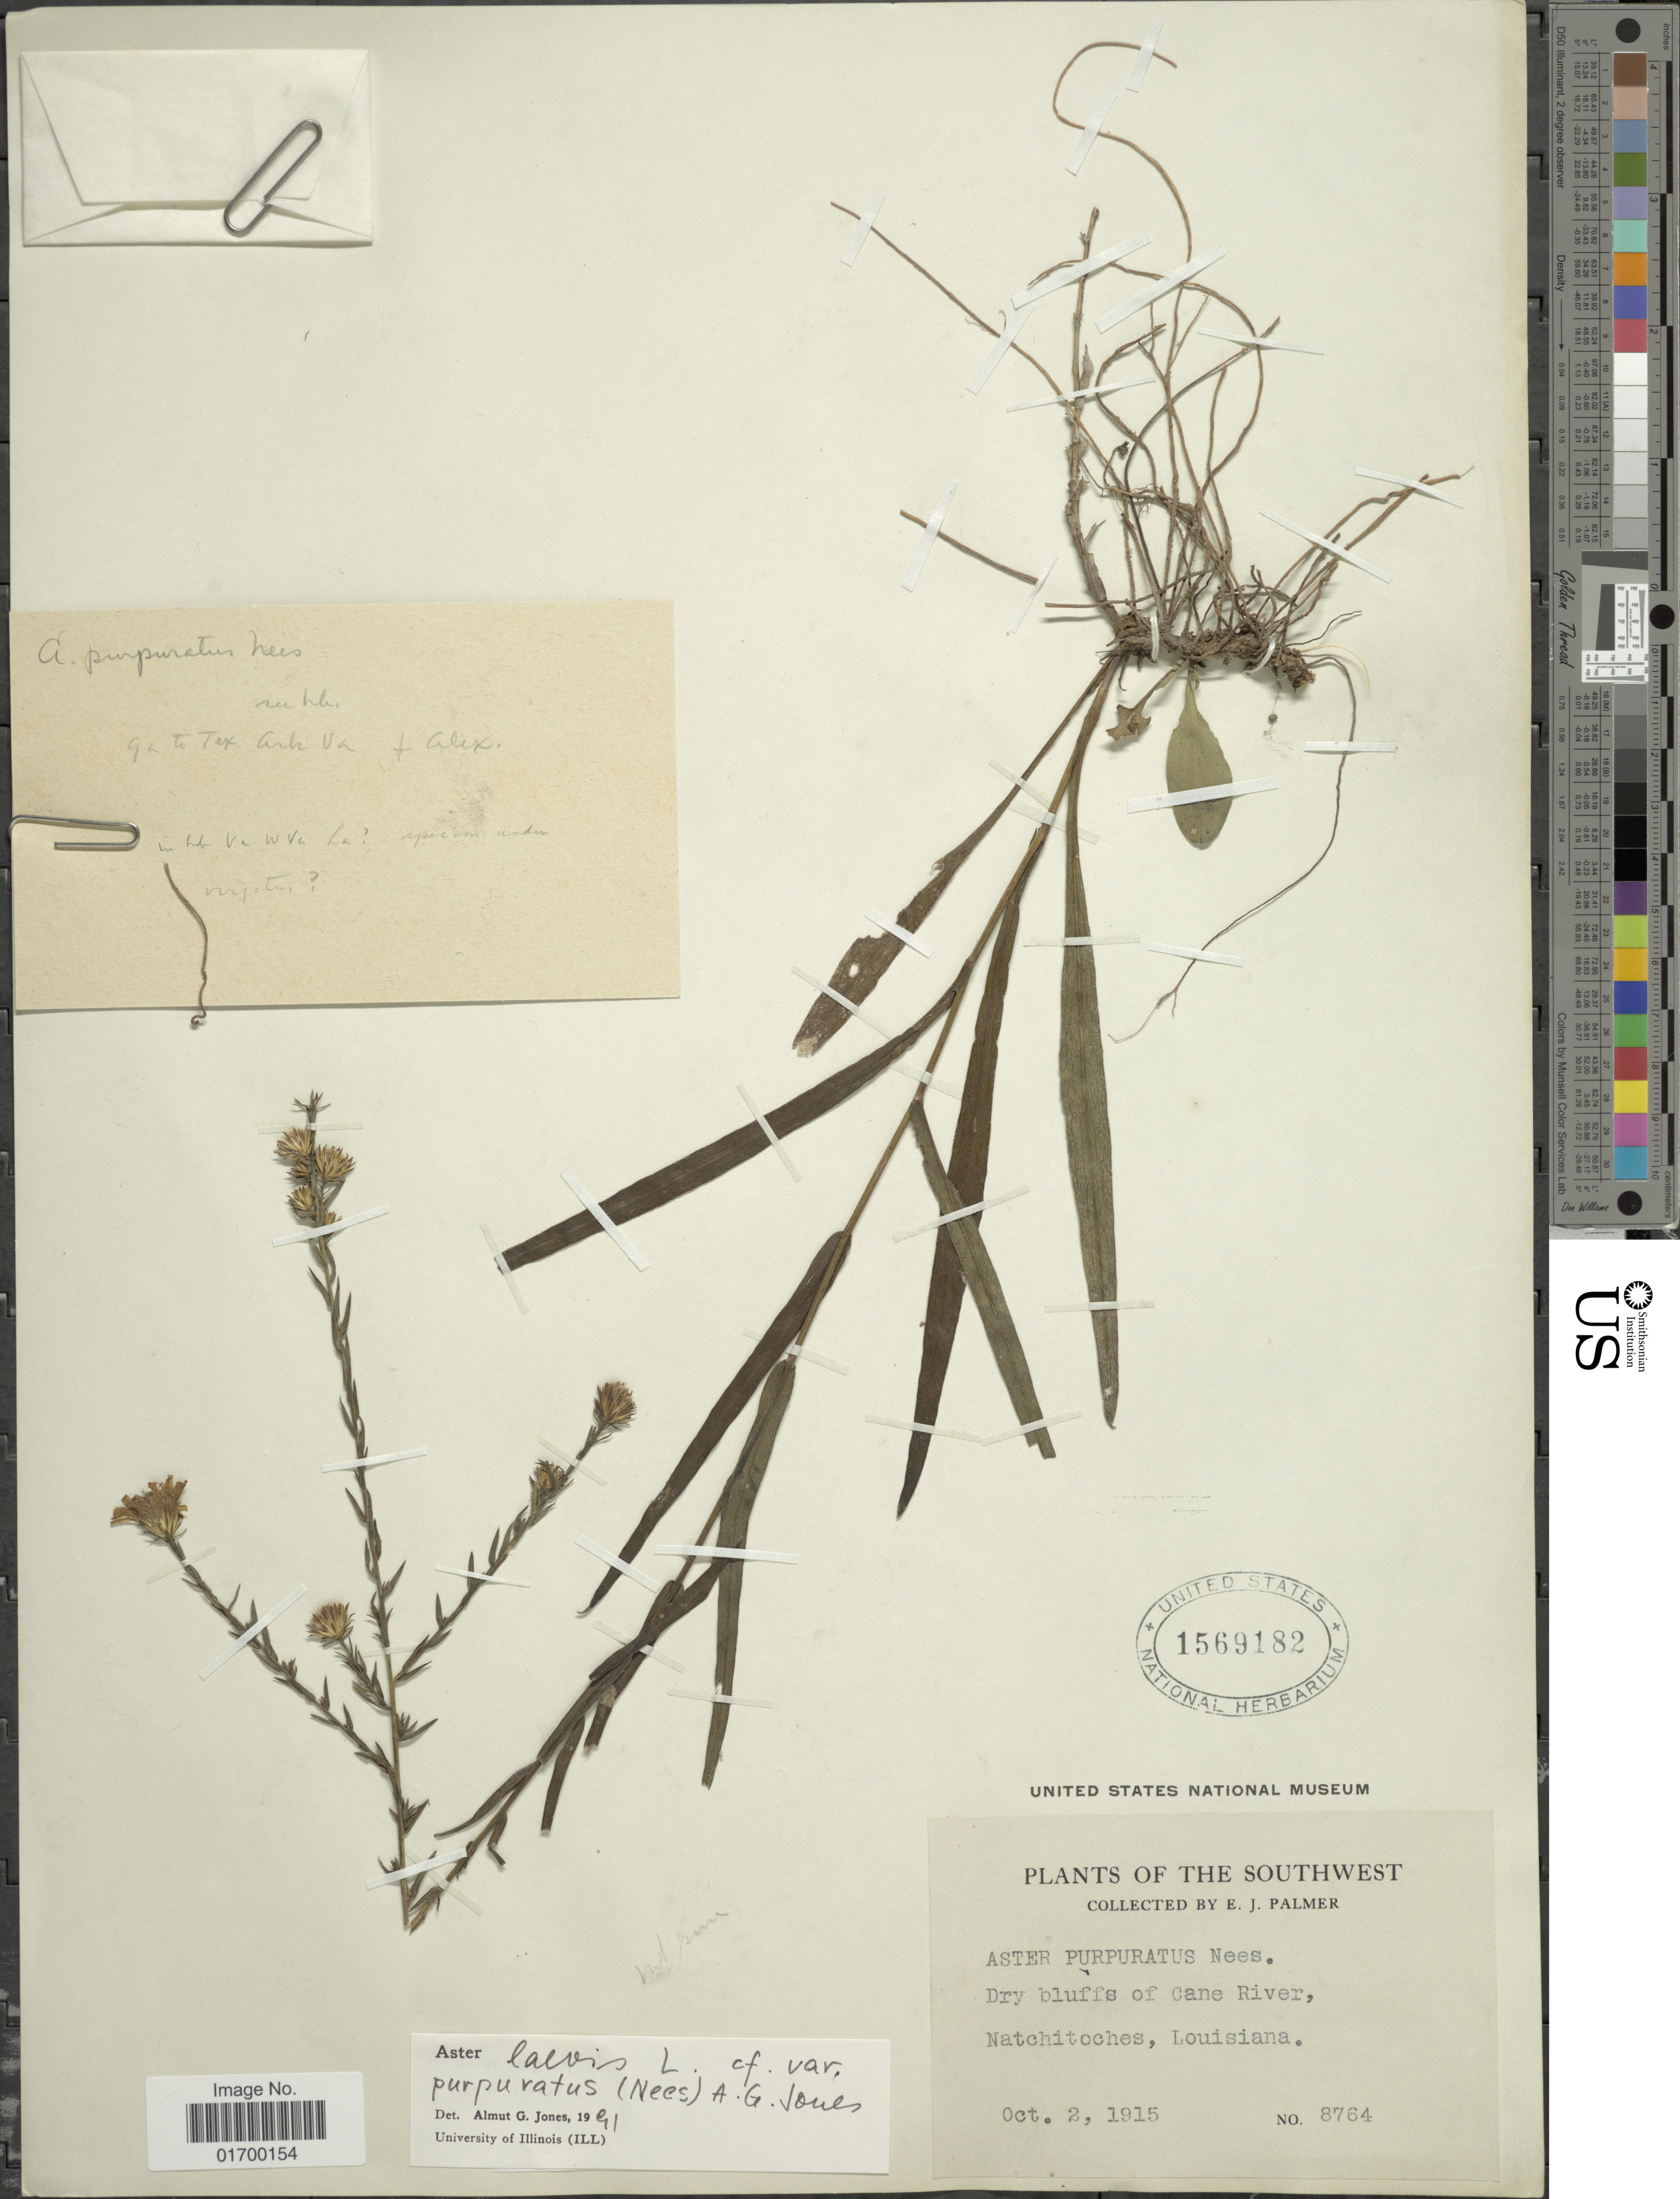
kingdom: Plantae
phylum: Tracheophyta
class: Magnoliopsida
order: Asterales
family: Asteraceae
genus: Symphyotrichum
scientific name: Symphyotrichum laeve var. purpuratum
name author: (Nees) G.L. Nesom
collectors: E. J. Palmer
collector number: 8764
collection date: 1915-10-02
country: United States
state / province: Louisiana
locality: The Southwest, Dry bluffs of Cane River, Natchitoches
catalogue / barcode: US 1569182